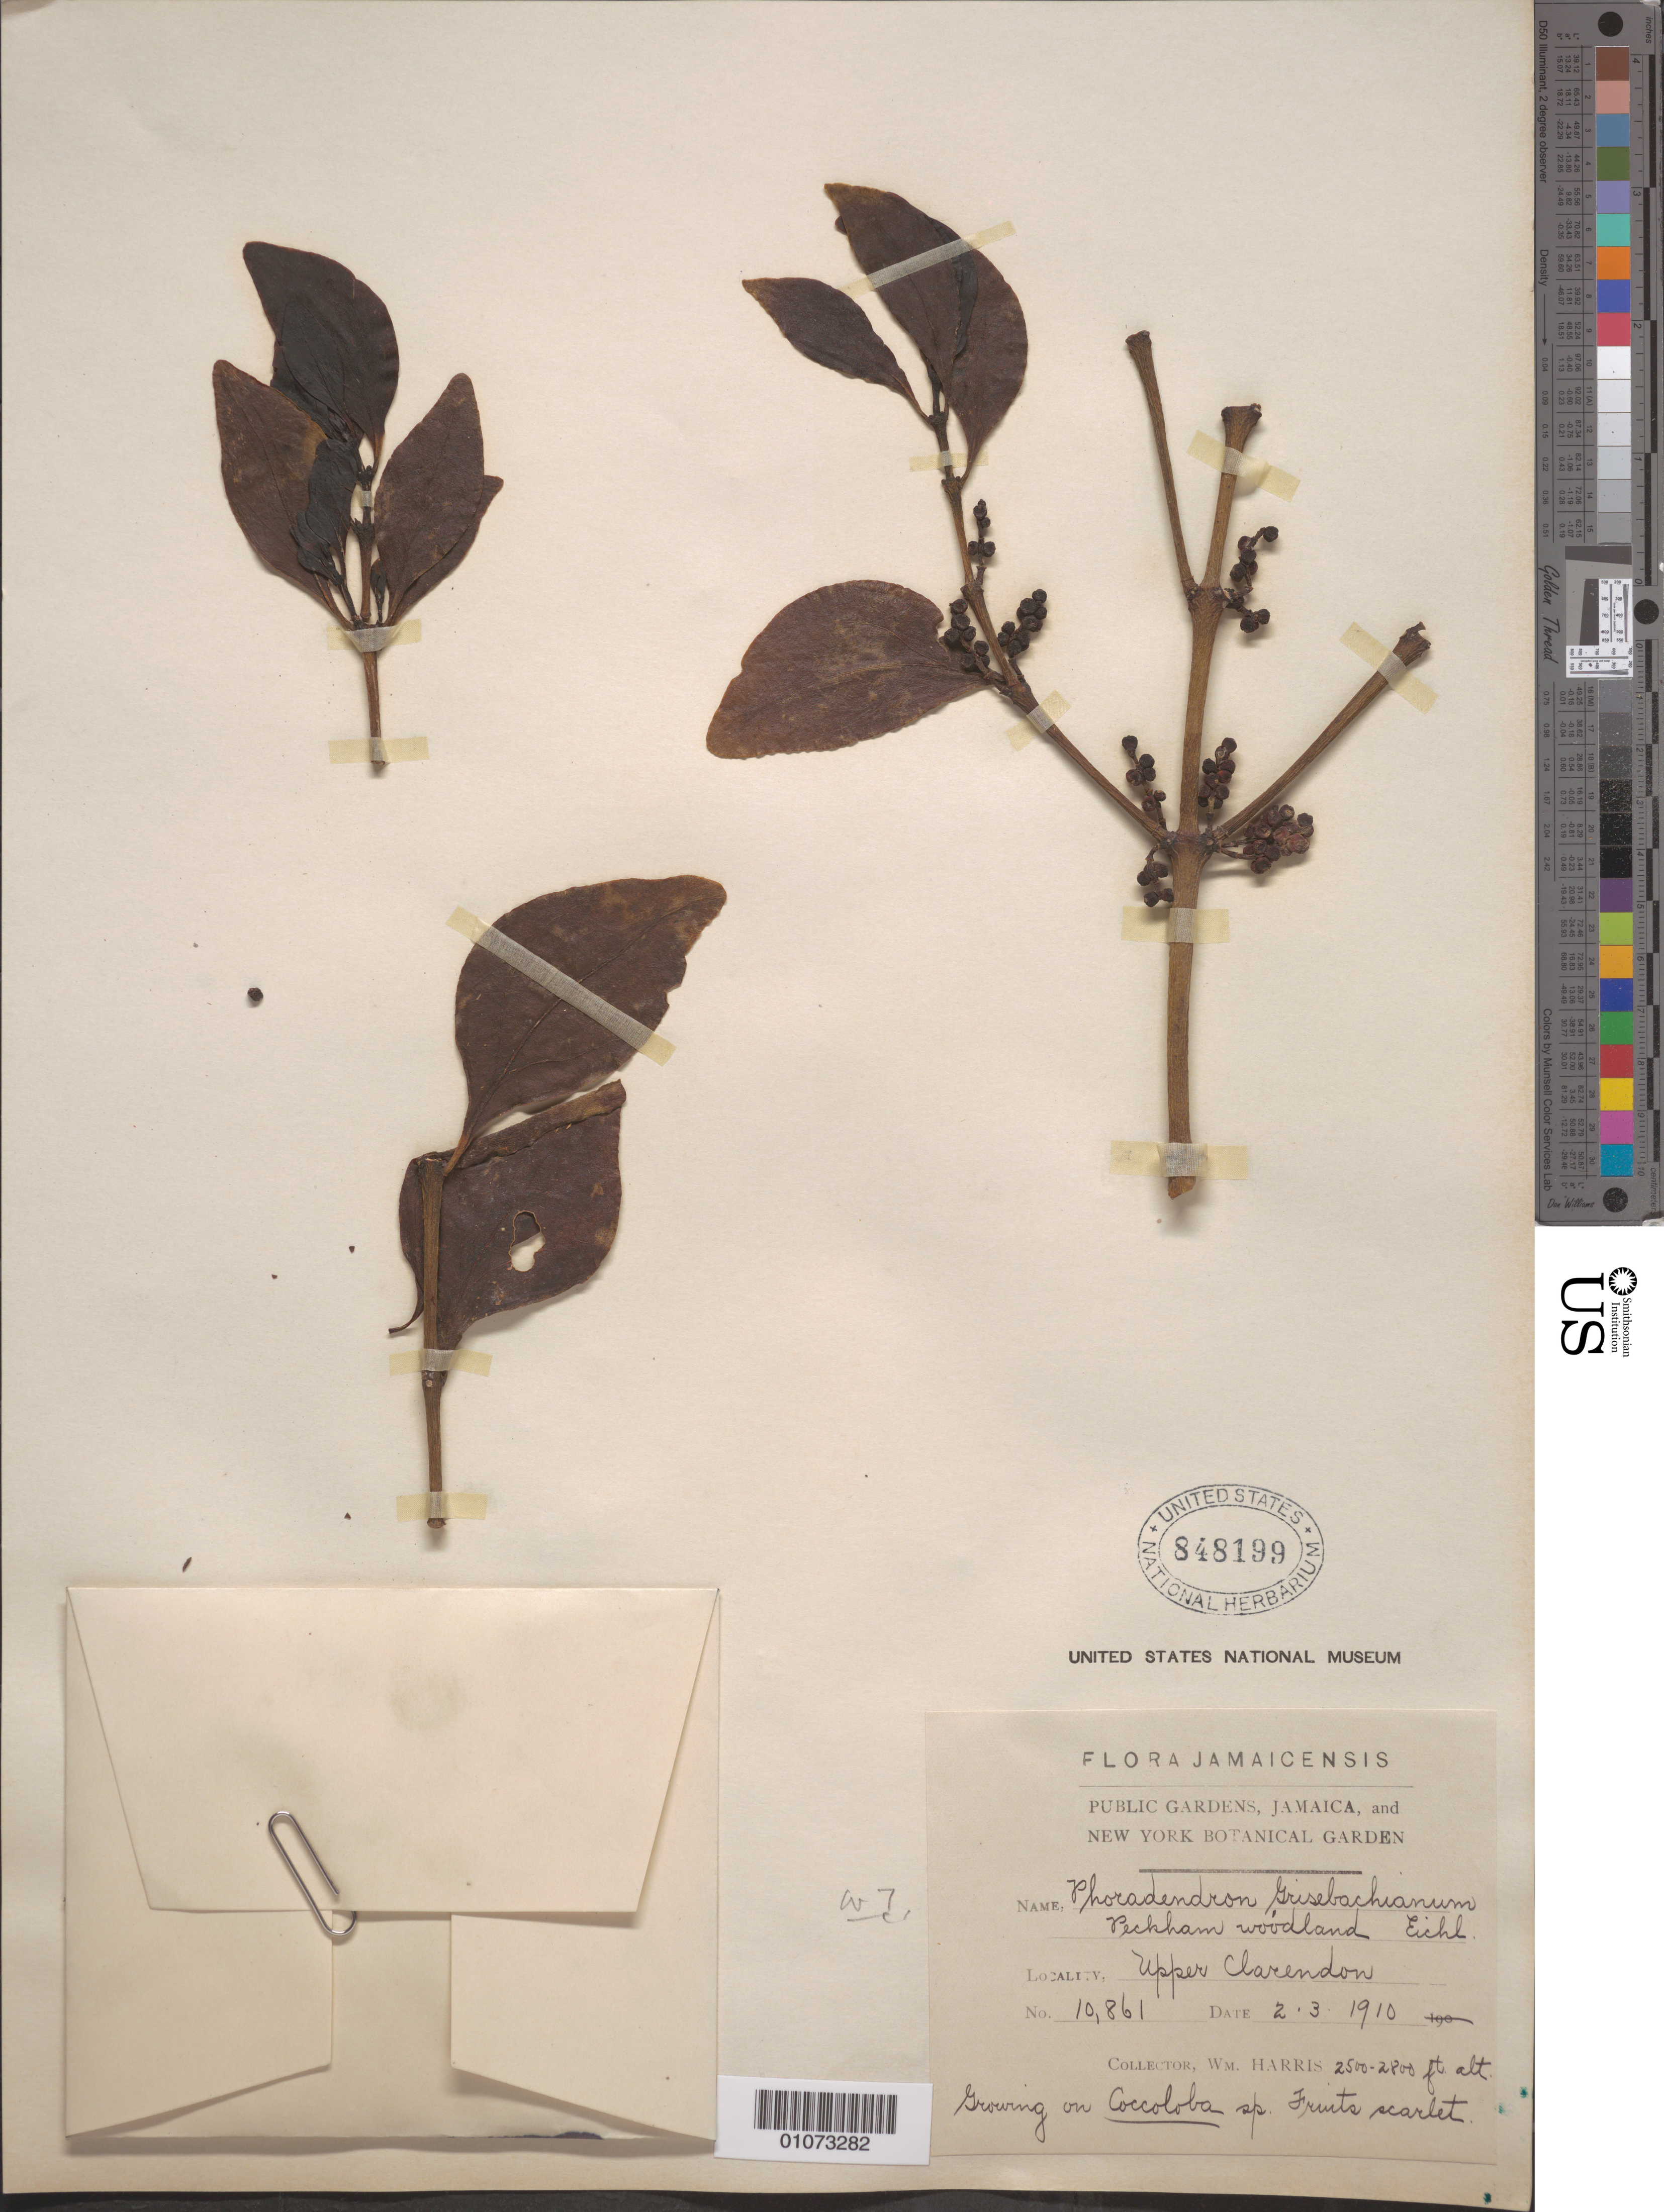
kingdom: Plantae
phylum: Tracheophyta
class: Magnoliopsida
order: Santalales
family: Viscaceae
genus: Phoradendron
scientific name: Phoradendron grisebachianum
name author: Eichler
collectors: W. Harris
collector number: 10861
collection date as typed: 02 Mar 1910 or 03 Feb 1910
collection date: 1910-02-03 or 1910-03-02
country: Jamaica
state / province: Clarendon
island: Jamaica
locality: Upper Clarendon. Peckham woodland.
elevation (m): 762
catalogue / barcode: US 848199